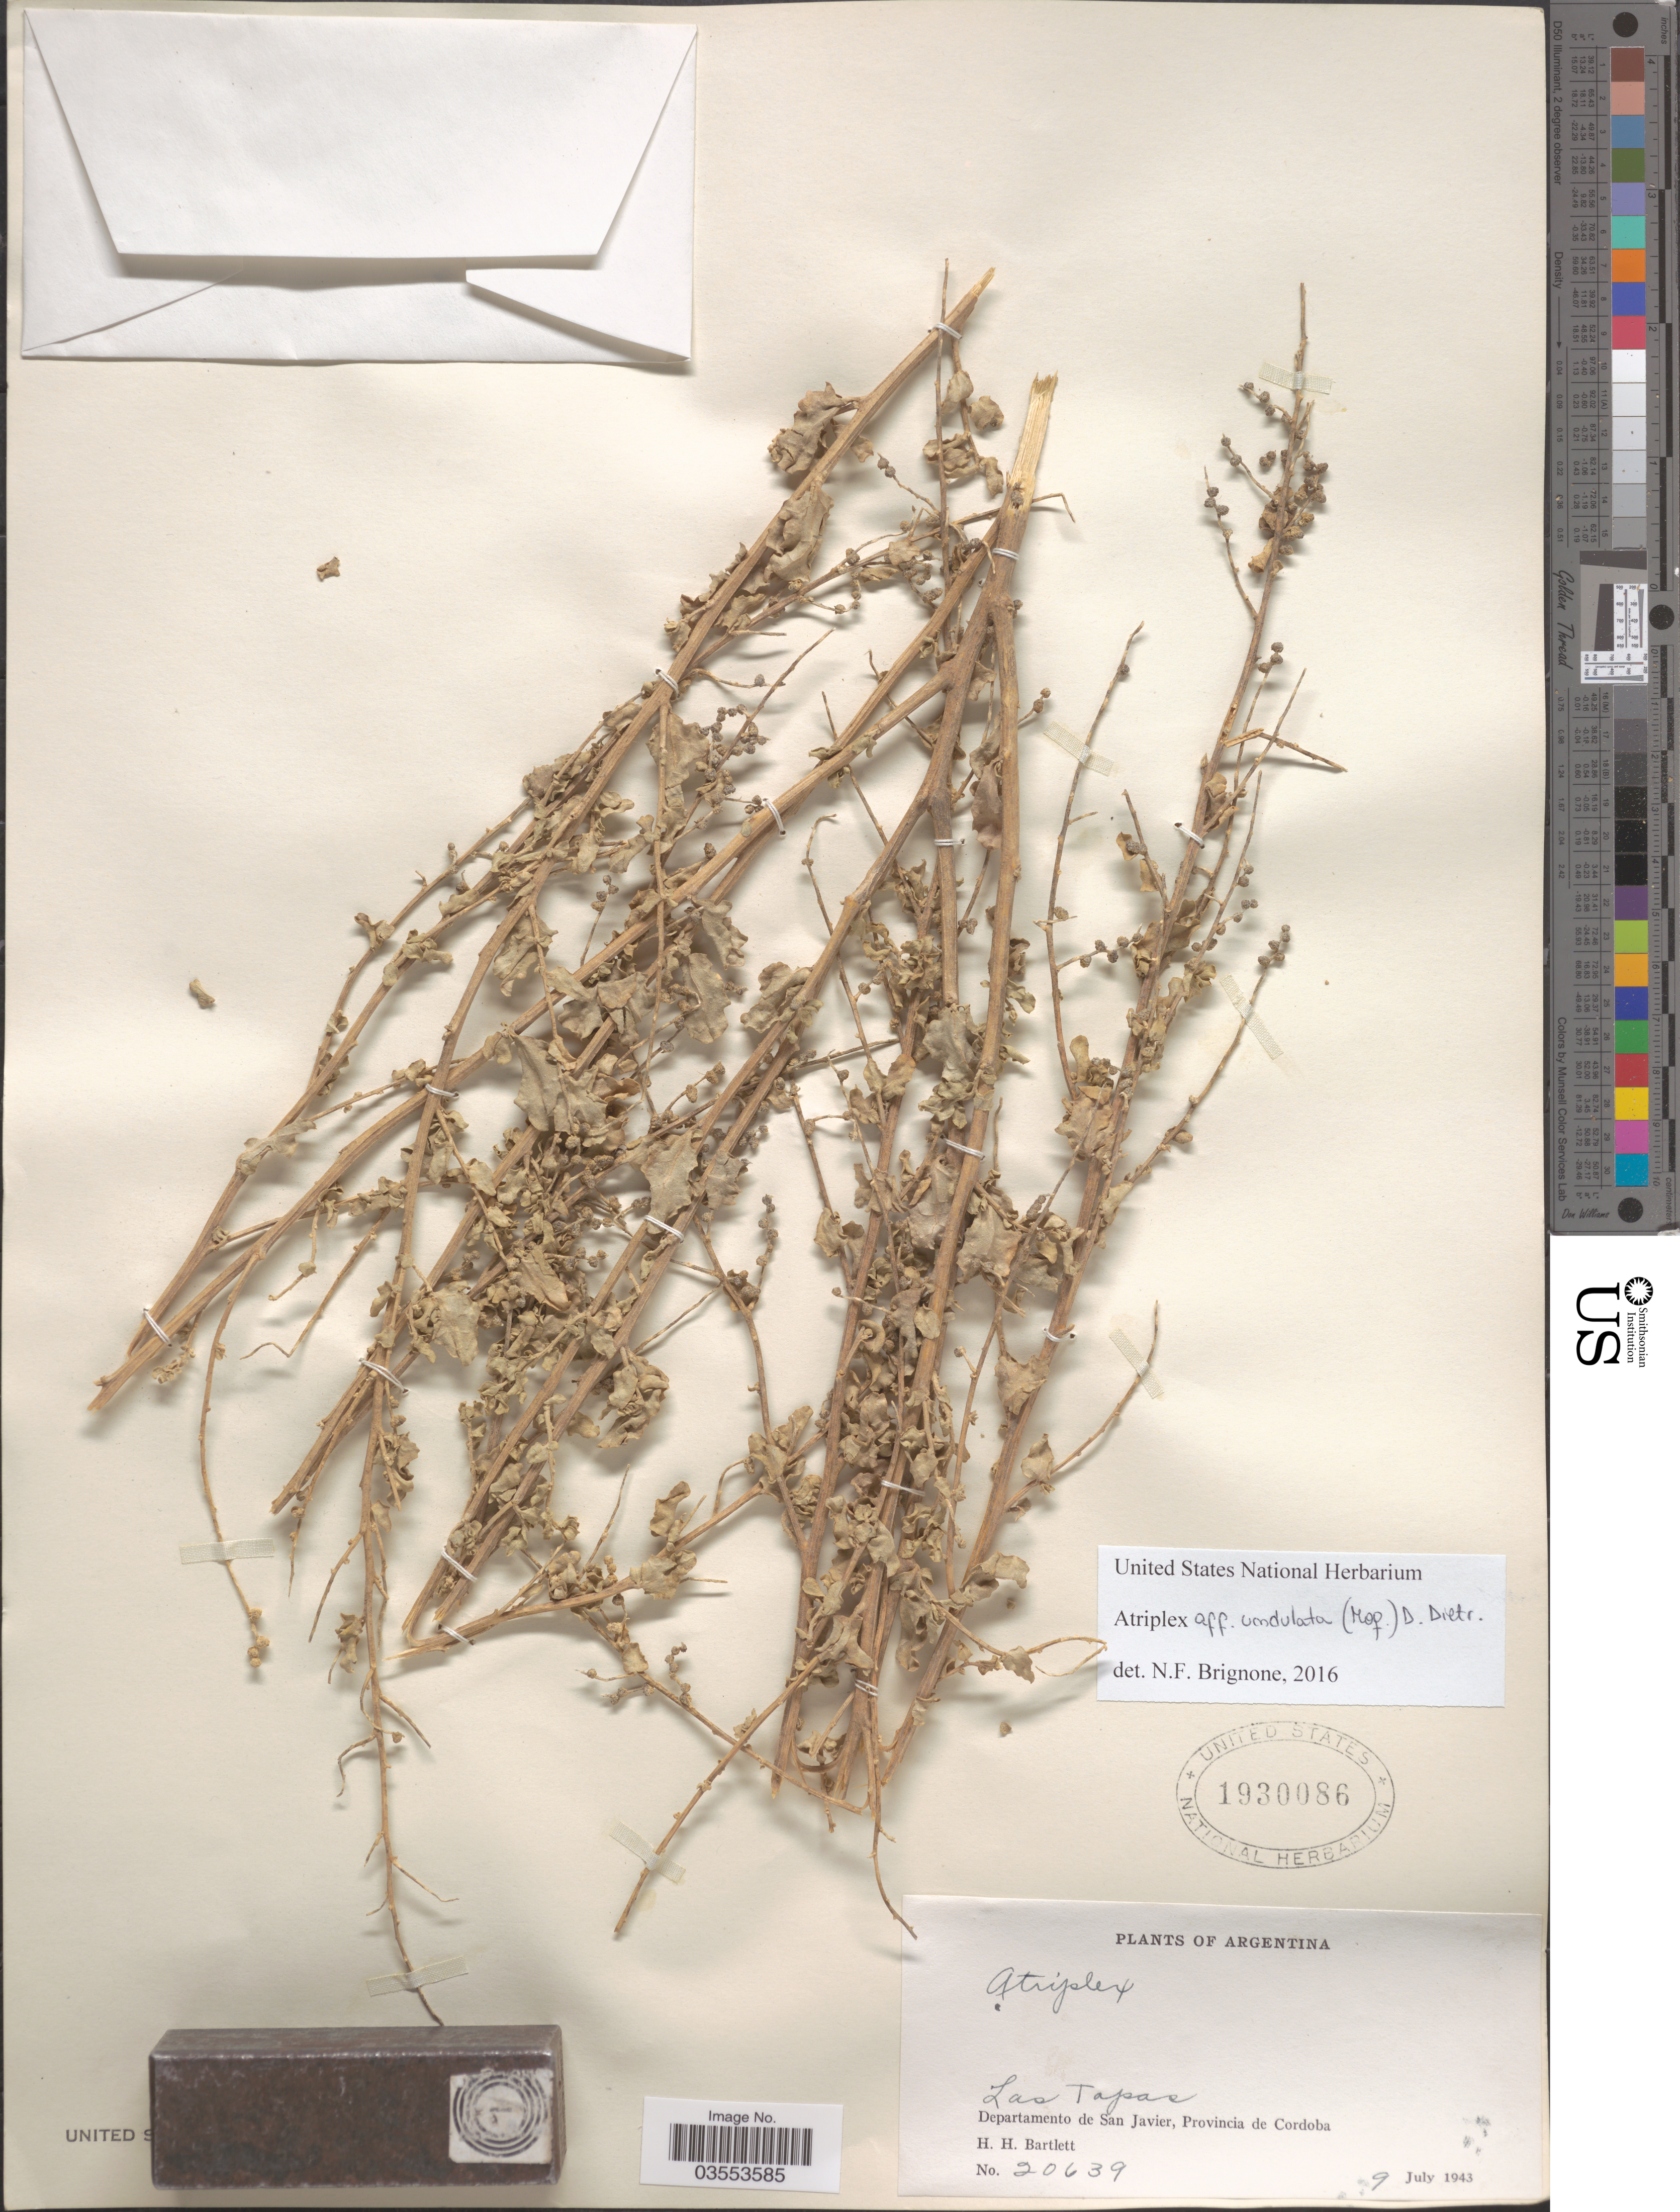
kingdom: Plantae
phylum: Tracheophyta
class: Magnoliopsida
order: Caryophyllales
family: Amaranthaceae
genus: Atriplex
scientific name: Atriplex sp.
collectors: H. H. Bartlett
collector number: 20639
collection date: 1943-07-09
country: Argentina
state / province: Cordoba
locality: Las Tapas. Departamento de San Javier.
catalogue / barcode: US 1930086